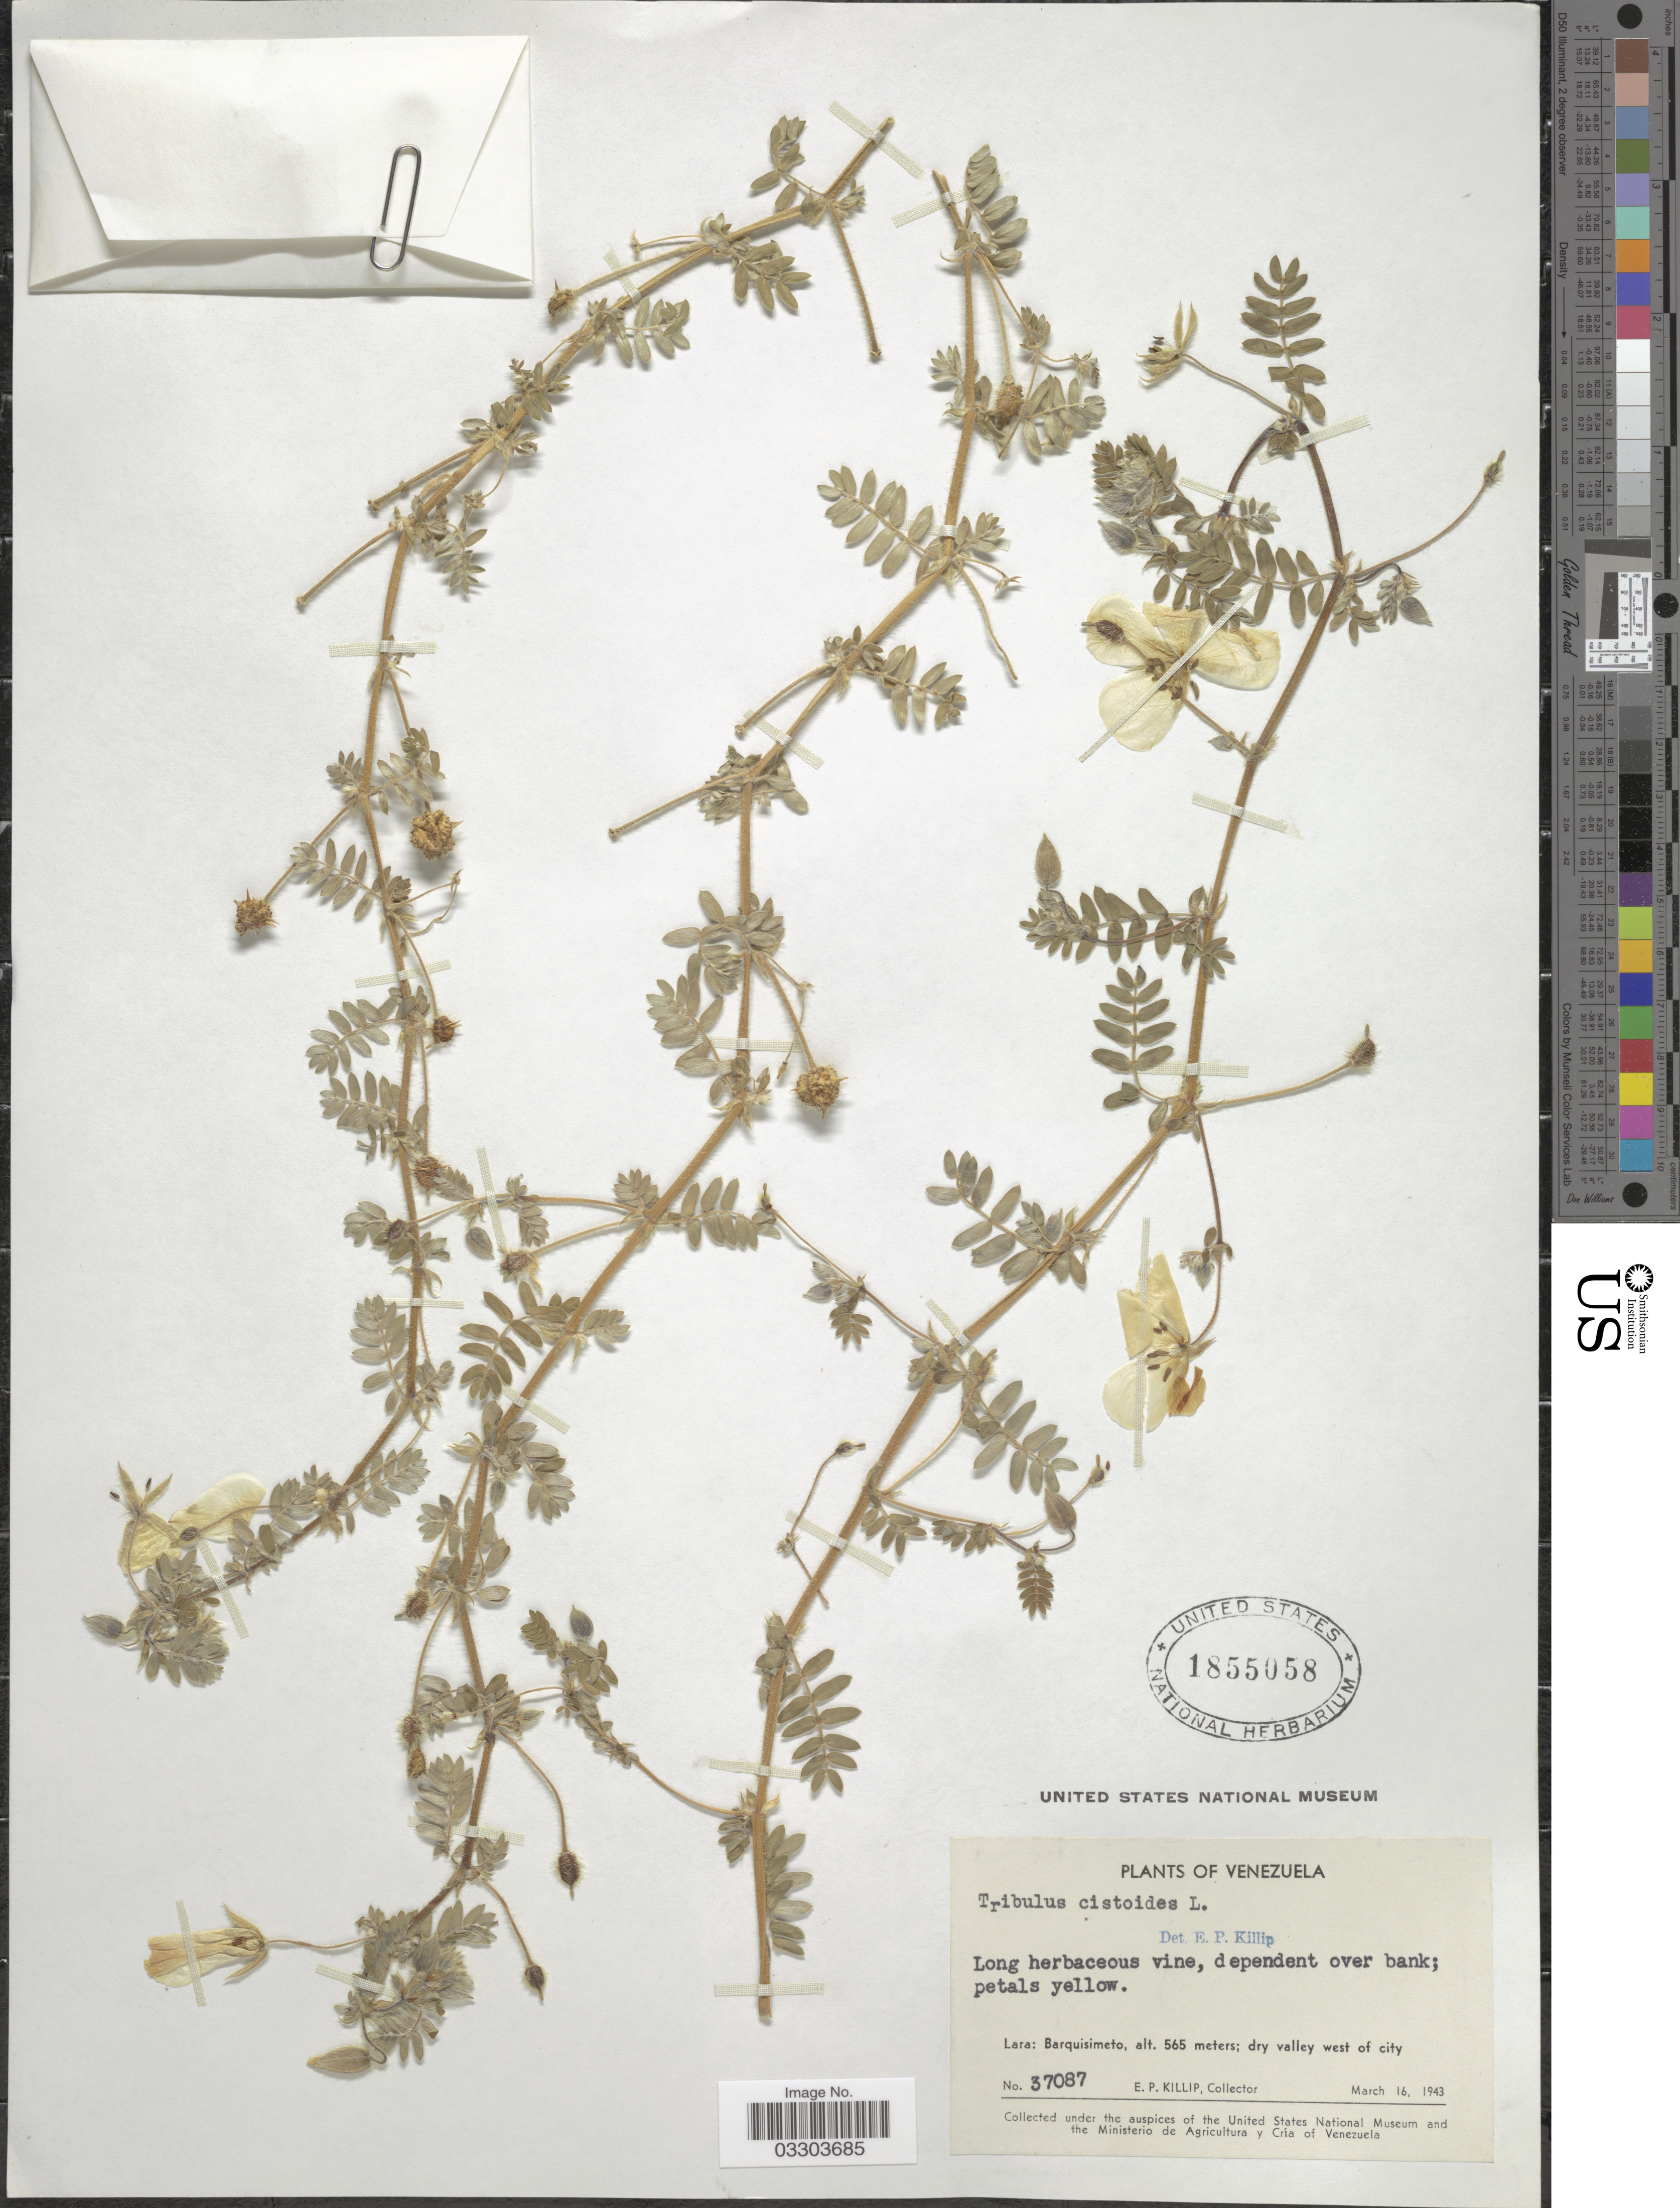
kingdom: Plantae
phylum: Tracheophyta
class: Magnoliopsida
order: Zygophyllales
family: Zygophyllaceae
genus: Tribulus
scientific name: Tribulus cistoides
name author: L.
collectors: E. P. Killip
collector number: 37087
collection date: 1943-03-16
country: Venezuela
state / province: Lara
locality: Barquisimeto. Dry valley west of city.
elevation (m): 565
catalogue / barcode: US 1855058